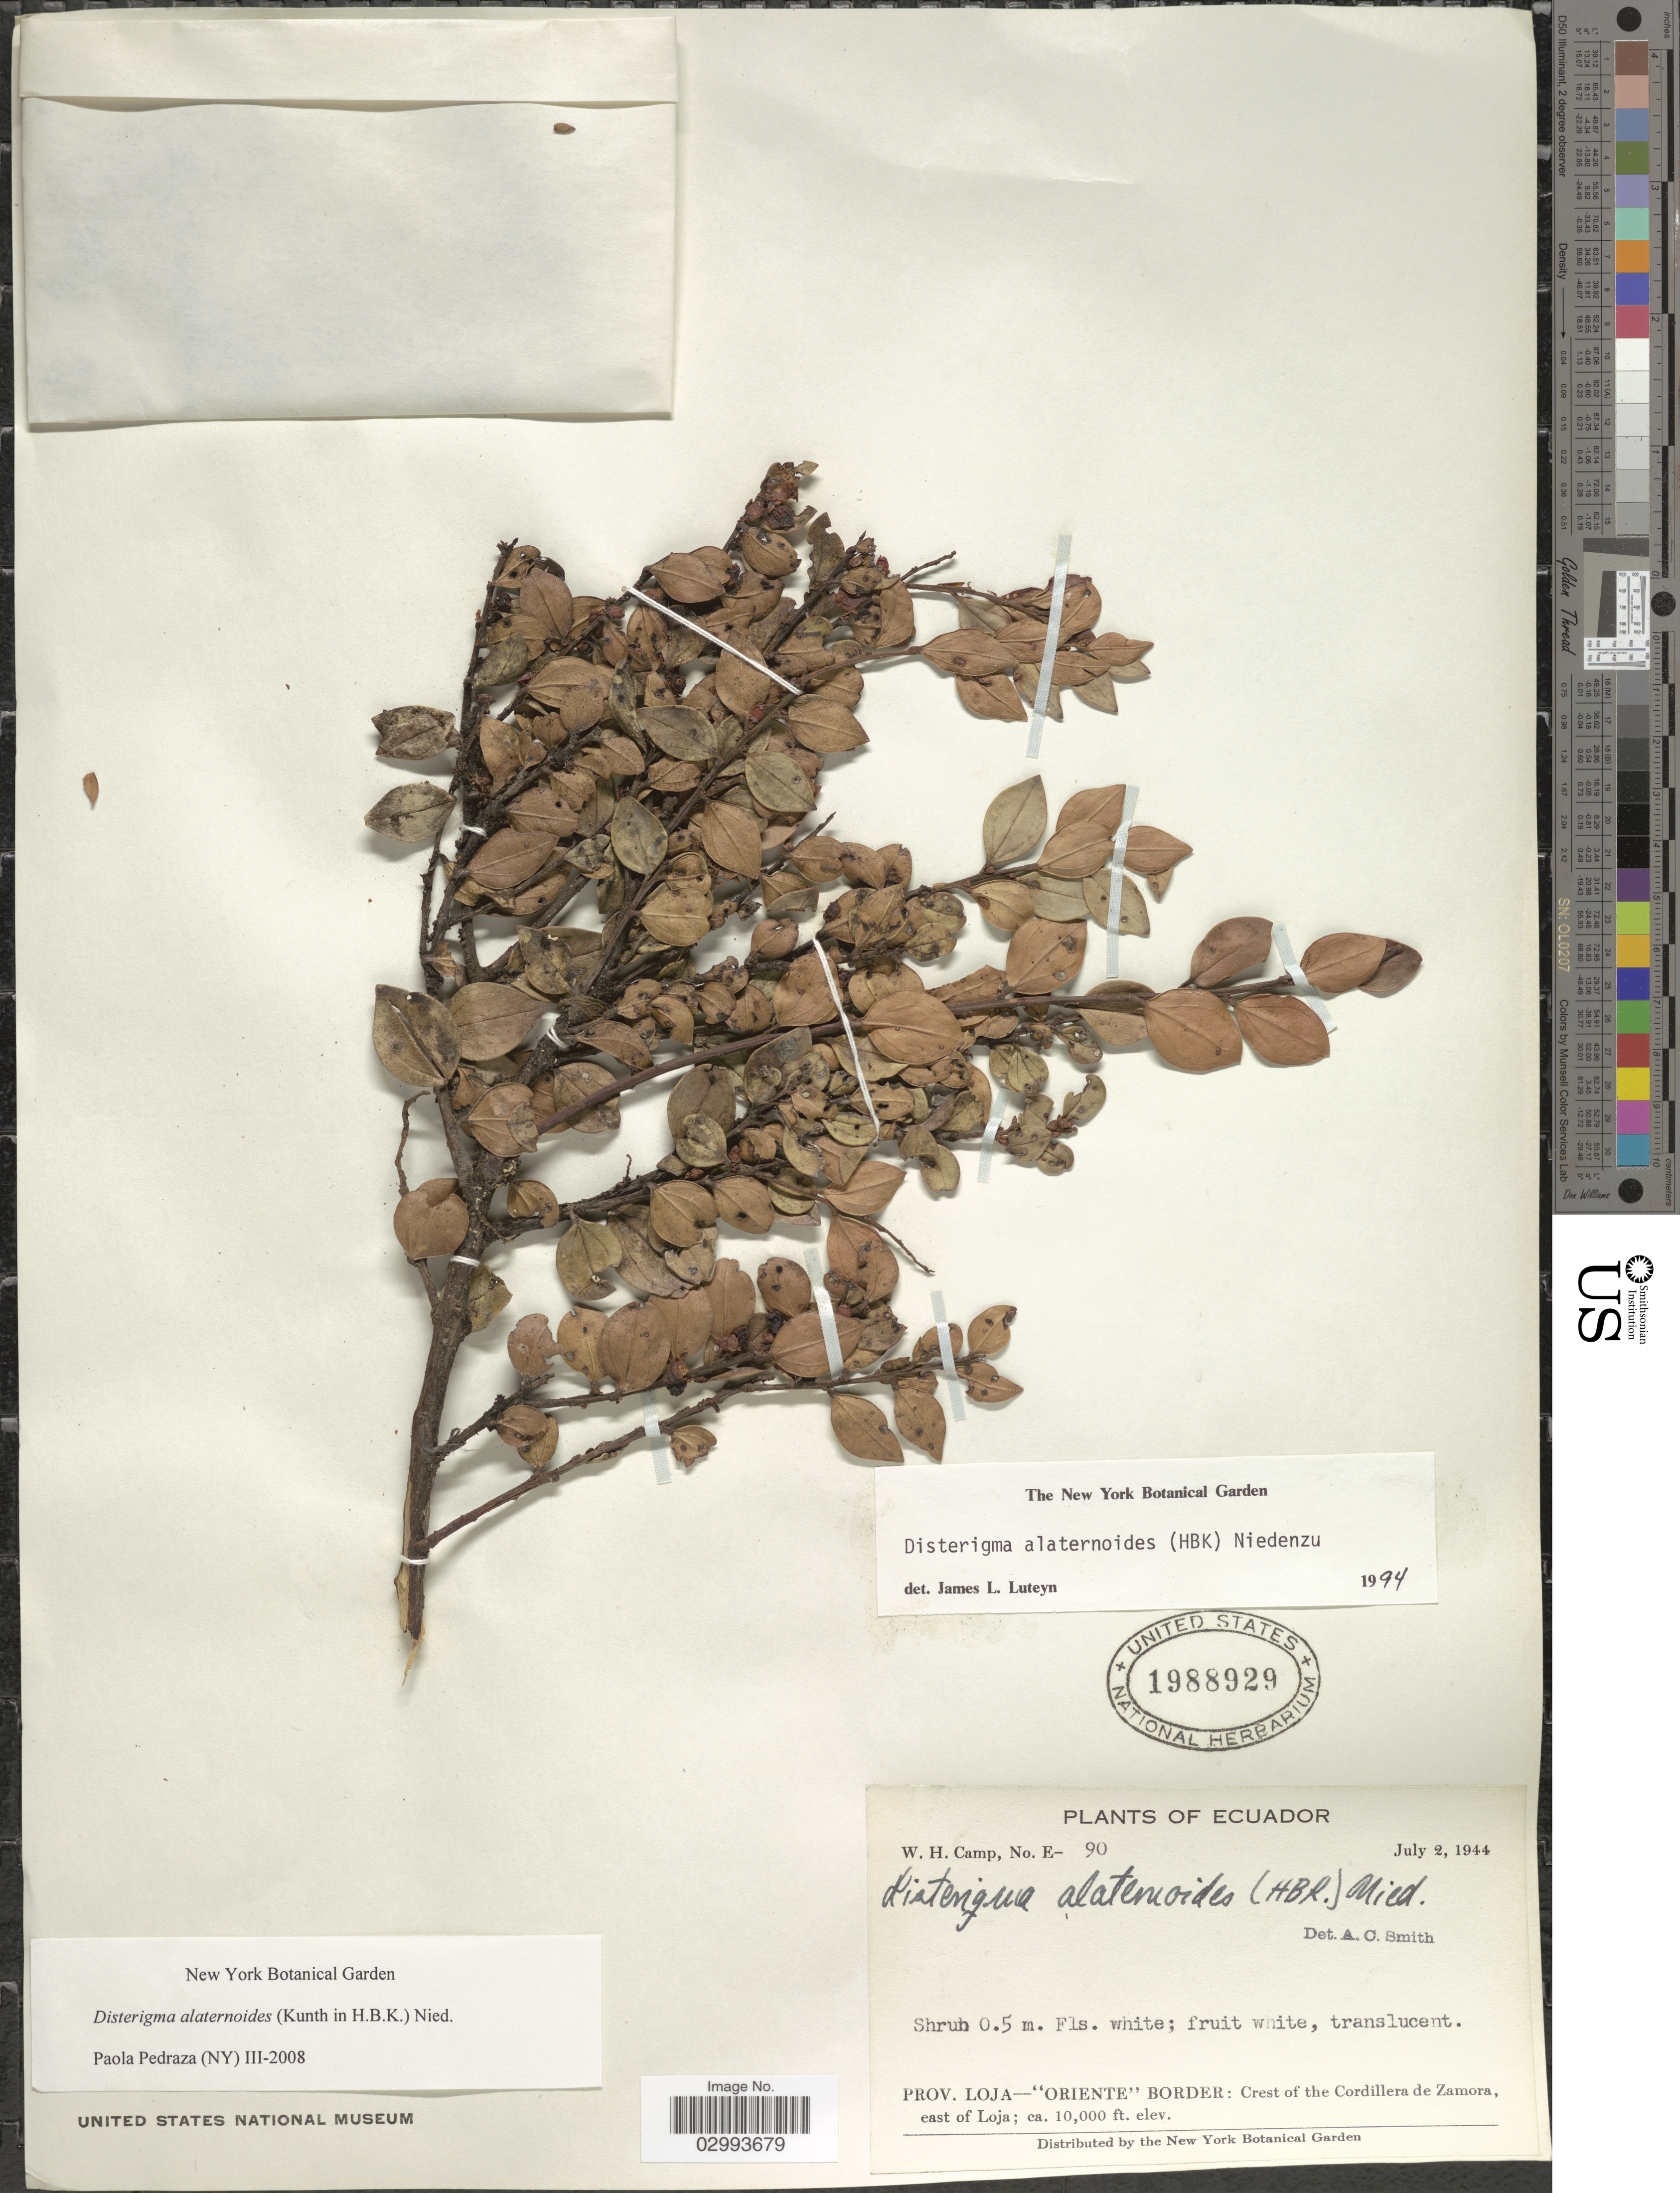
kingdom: Plantae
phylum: Tracheophyta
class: Magnoliopsida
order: Ericales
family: Ericaceae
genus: Disterigma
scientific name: Disterigma alaternoides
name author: (Kunth) Nied.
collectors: W. H. Camp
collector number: E-90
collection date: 1944-07-02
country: Ecuador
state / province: Loja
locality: Oriente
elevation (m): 3048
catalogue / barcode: US 1988929